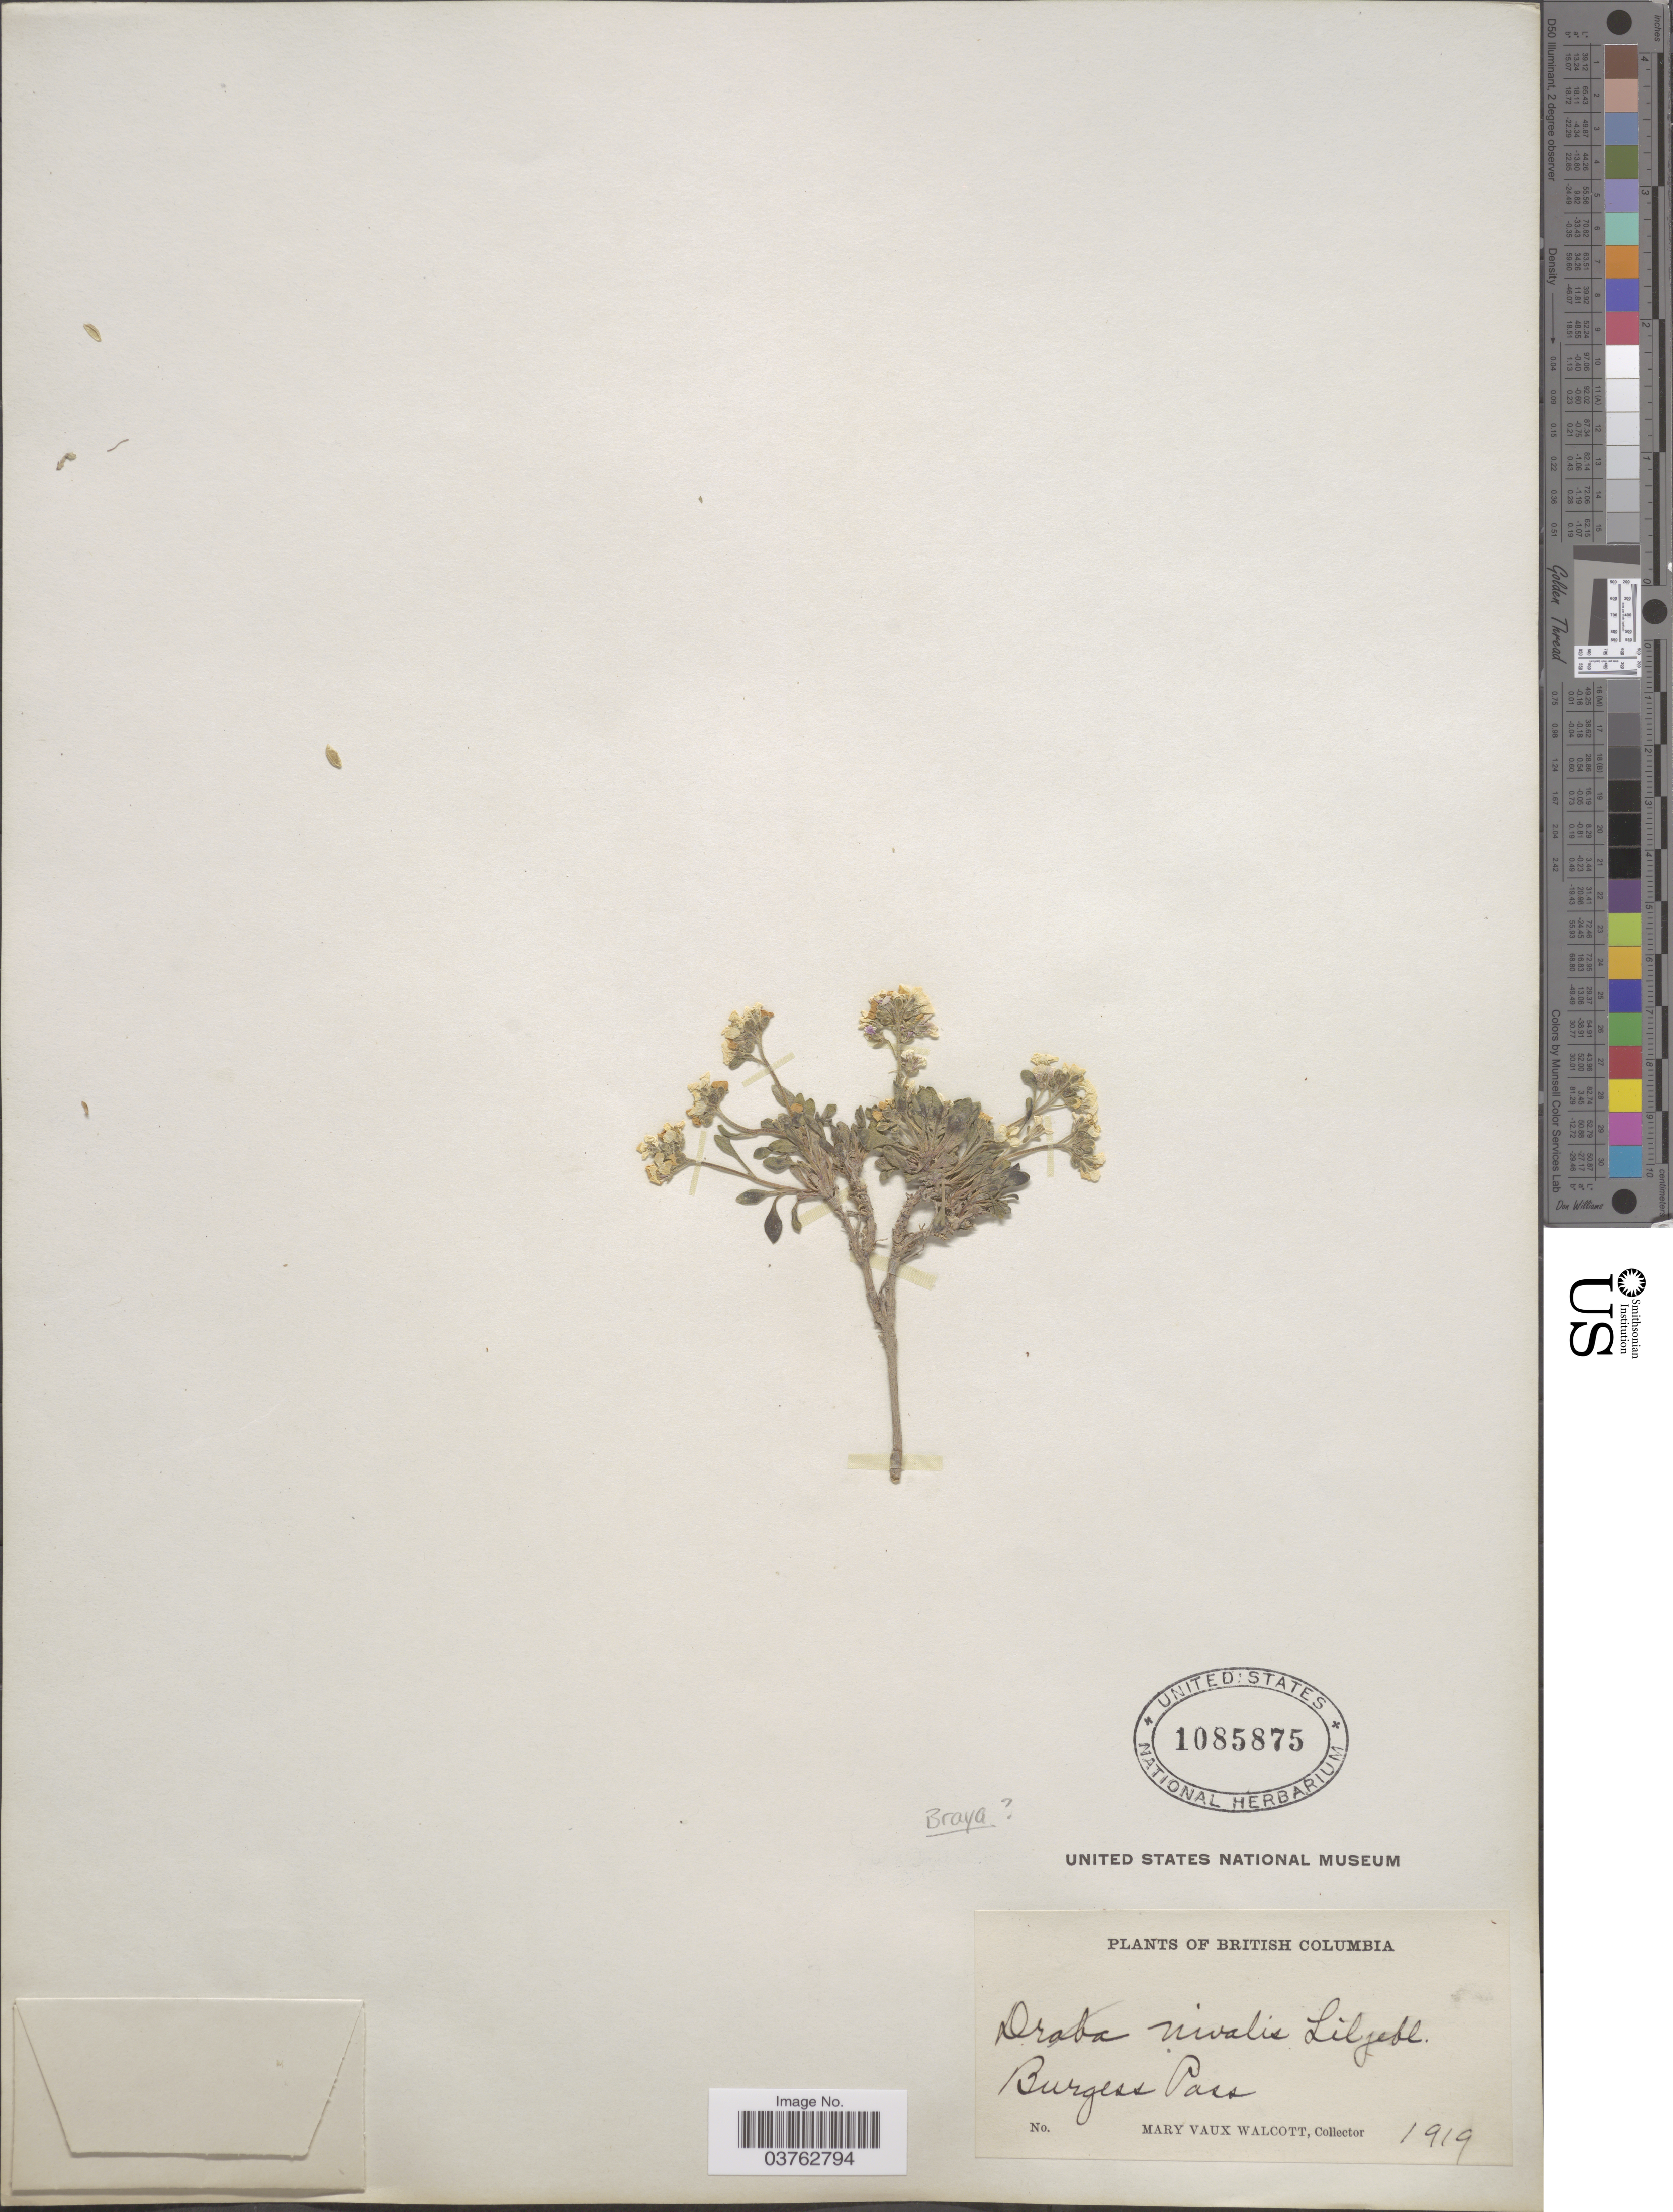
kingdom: Plantae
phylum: Tracheophyta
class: Magnoliopsida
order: Brassicales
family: Brassicaceae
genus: Braya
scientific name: Braya sp.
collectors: M. Walcott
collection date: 1919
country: Canada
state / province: British Columbia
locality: Burgess Pass.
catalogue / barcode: US 1085875